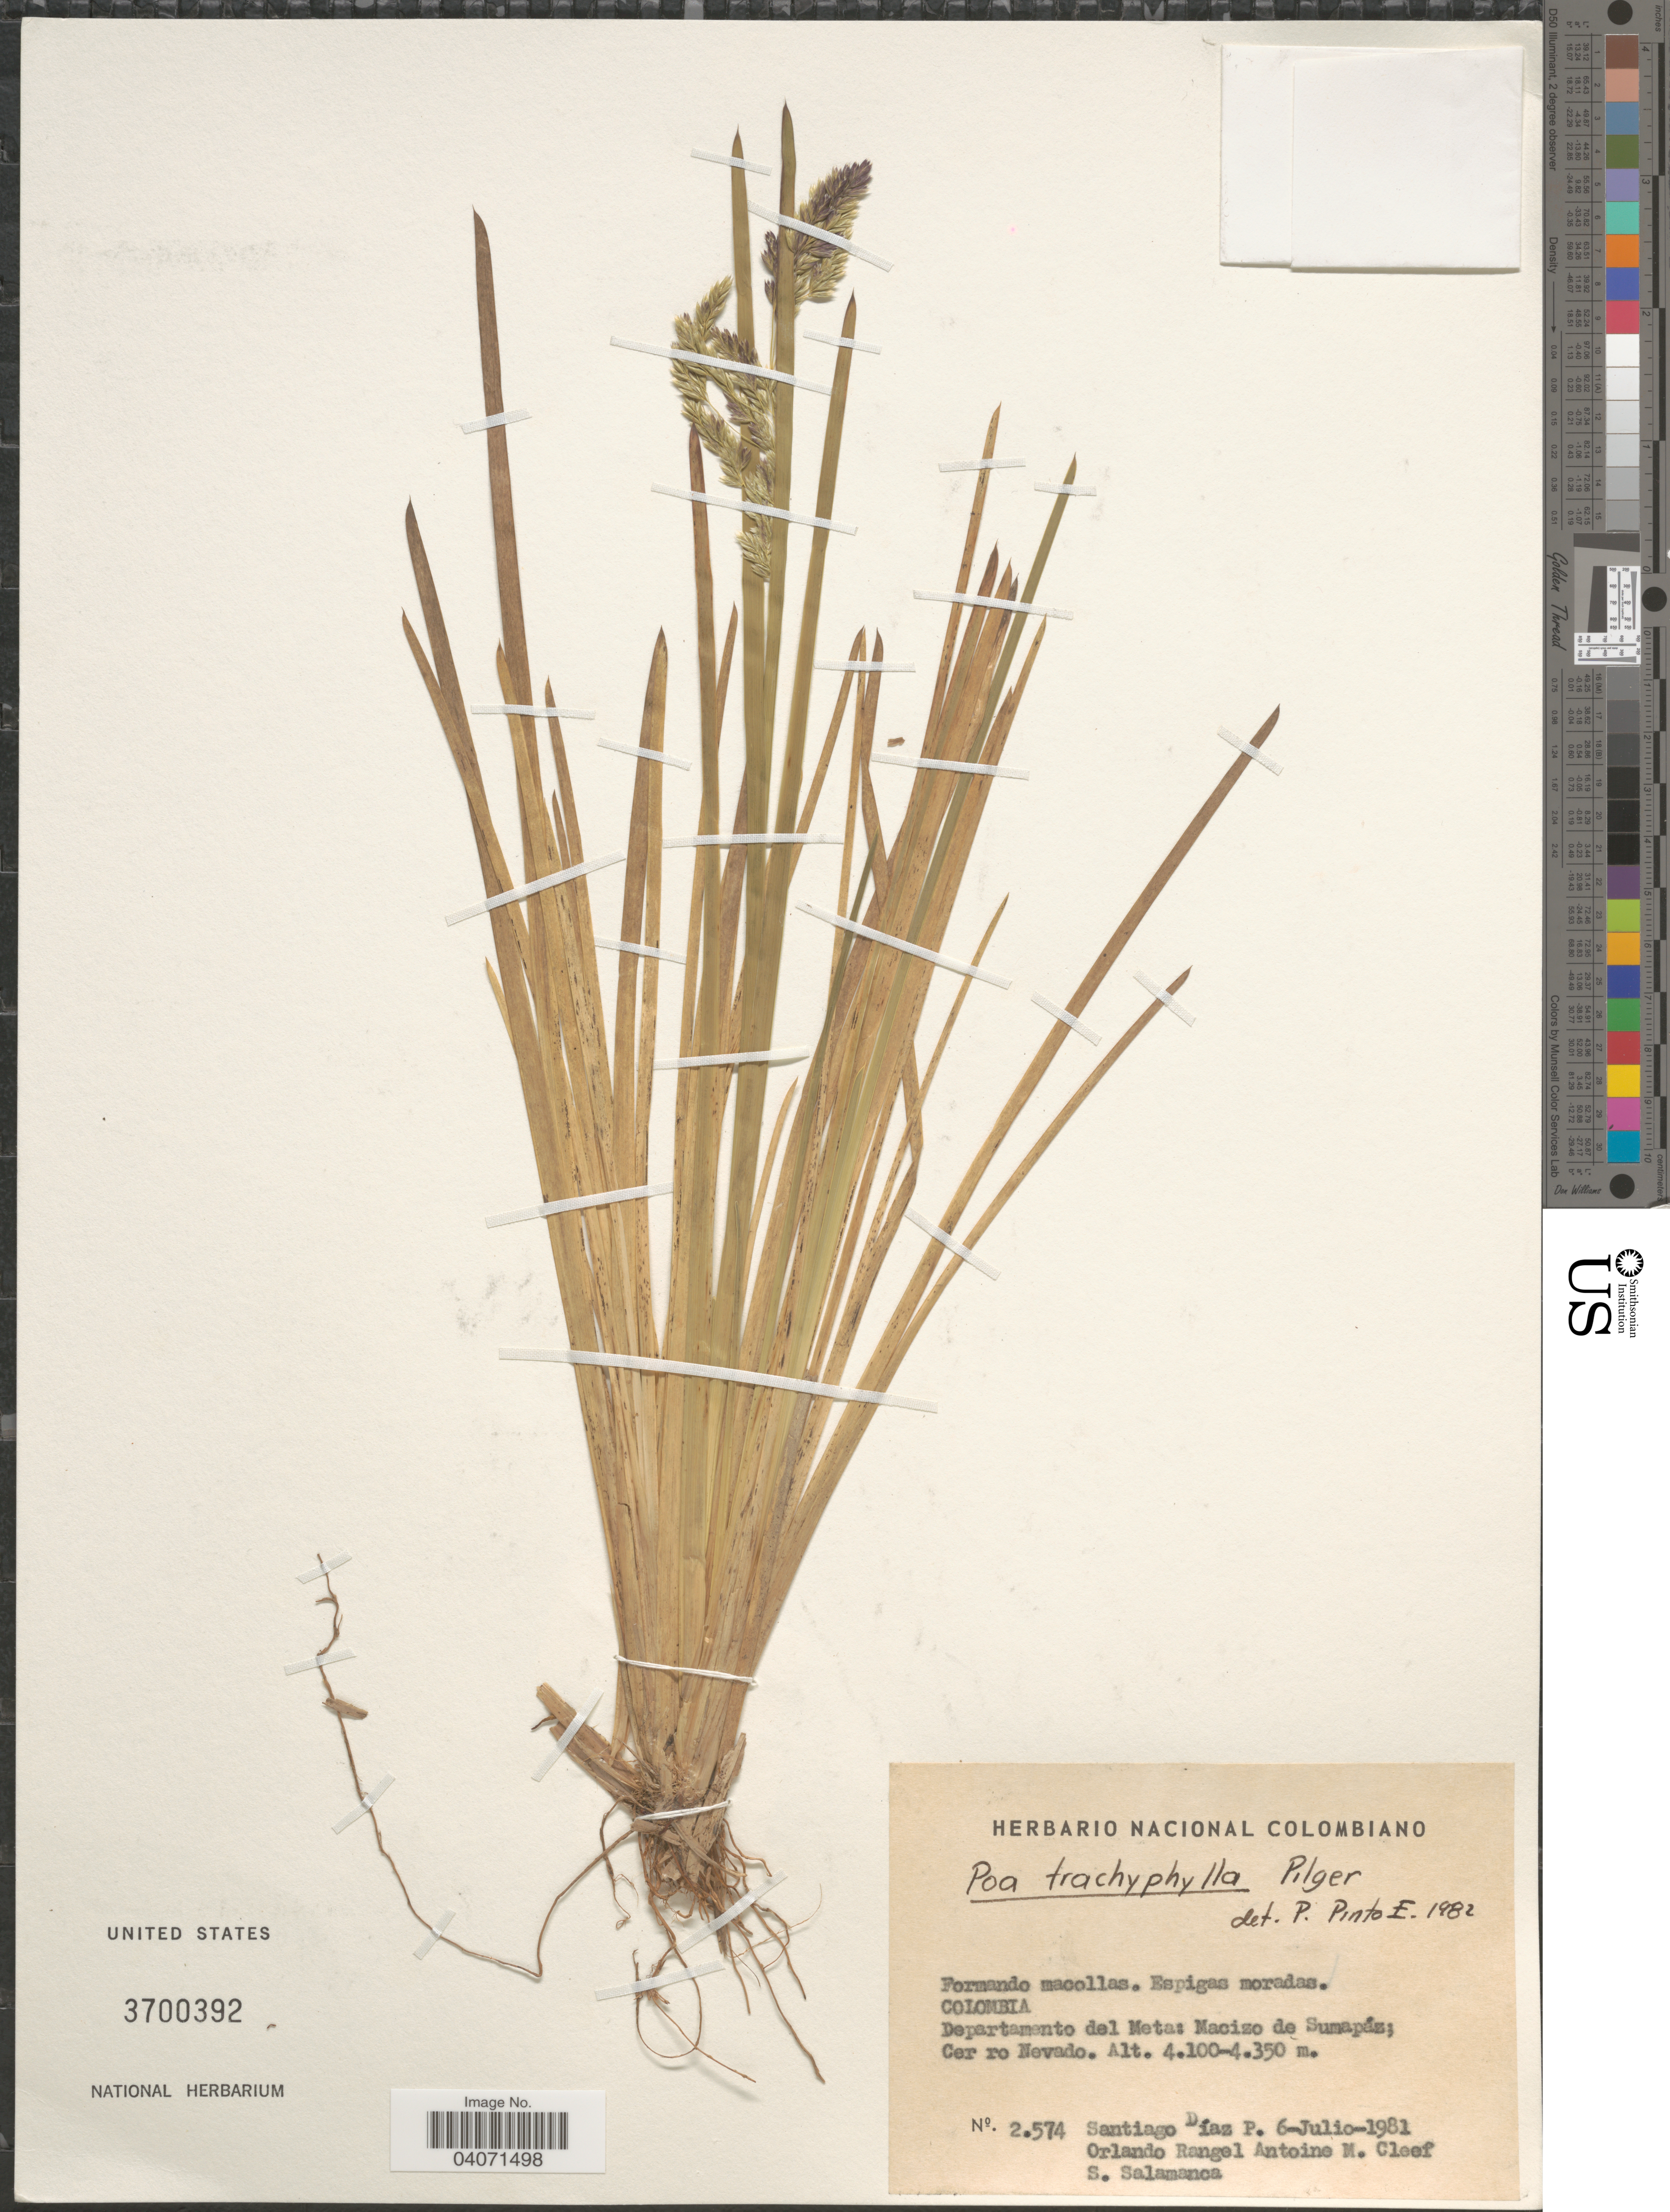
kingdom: Plantae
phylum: Tracheophyta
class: Liliopsida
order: Poales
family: Poaceae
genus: Poa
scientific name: Poa trachyphylla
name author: Pilg.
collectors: S. Diaz P., O. Rangel, A. M. Cleef & S. Salamanca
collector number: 2574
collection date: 1981-07-06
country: Colombia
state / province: Meta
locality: Departamento del Meta: Macizo de Sumapáz; Cerro Nevado.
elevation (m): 4100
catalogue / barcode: US 3700392